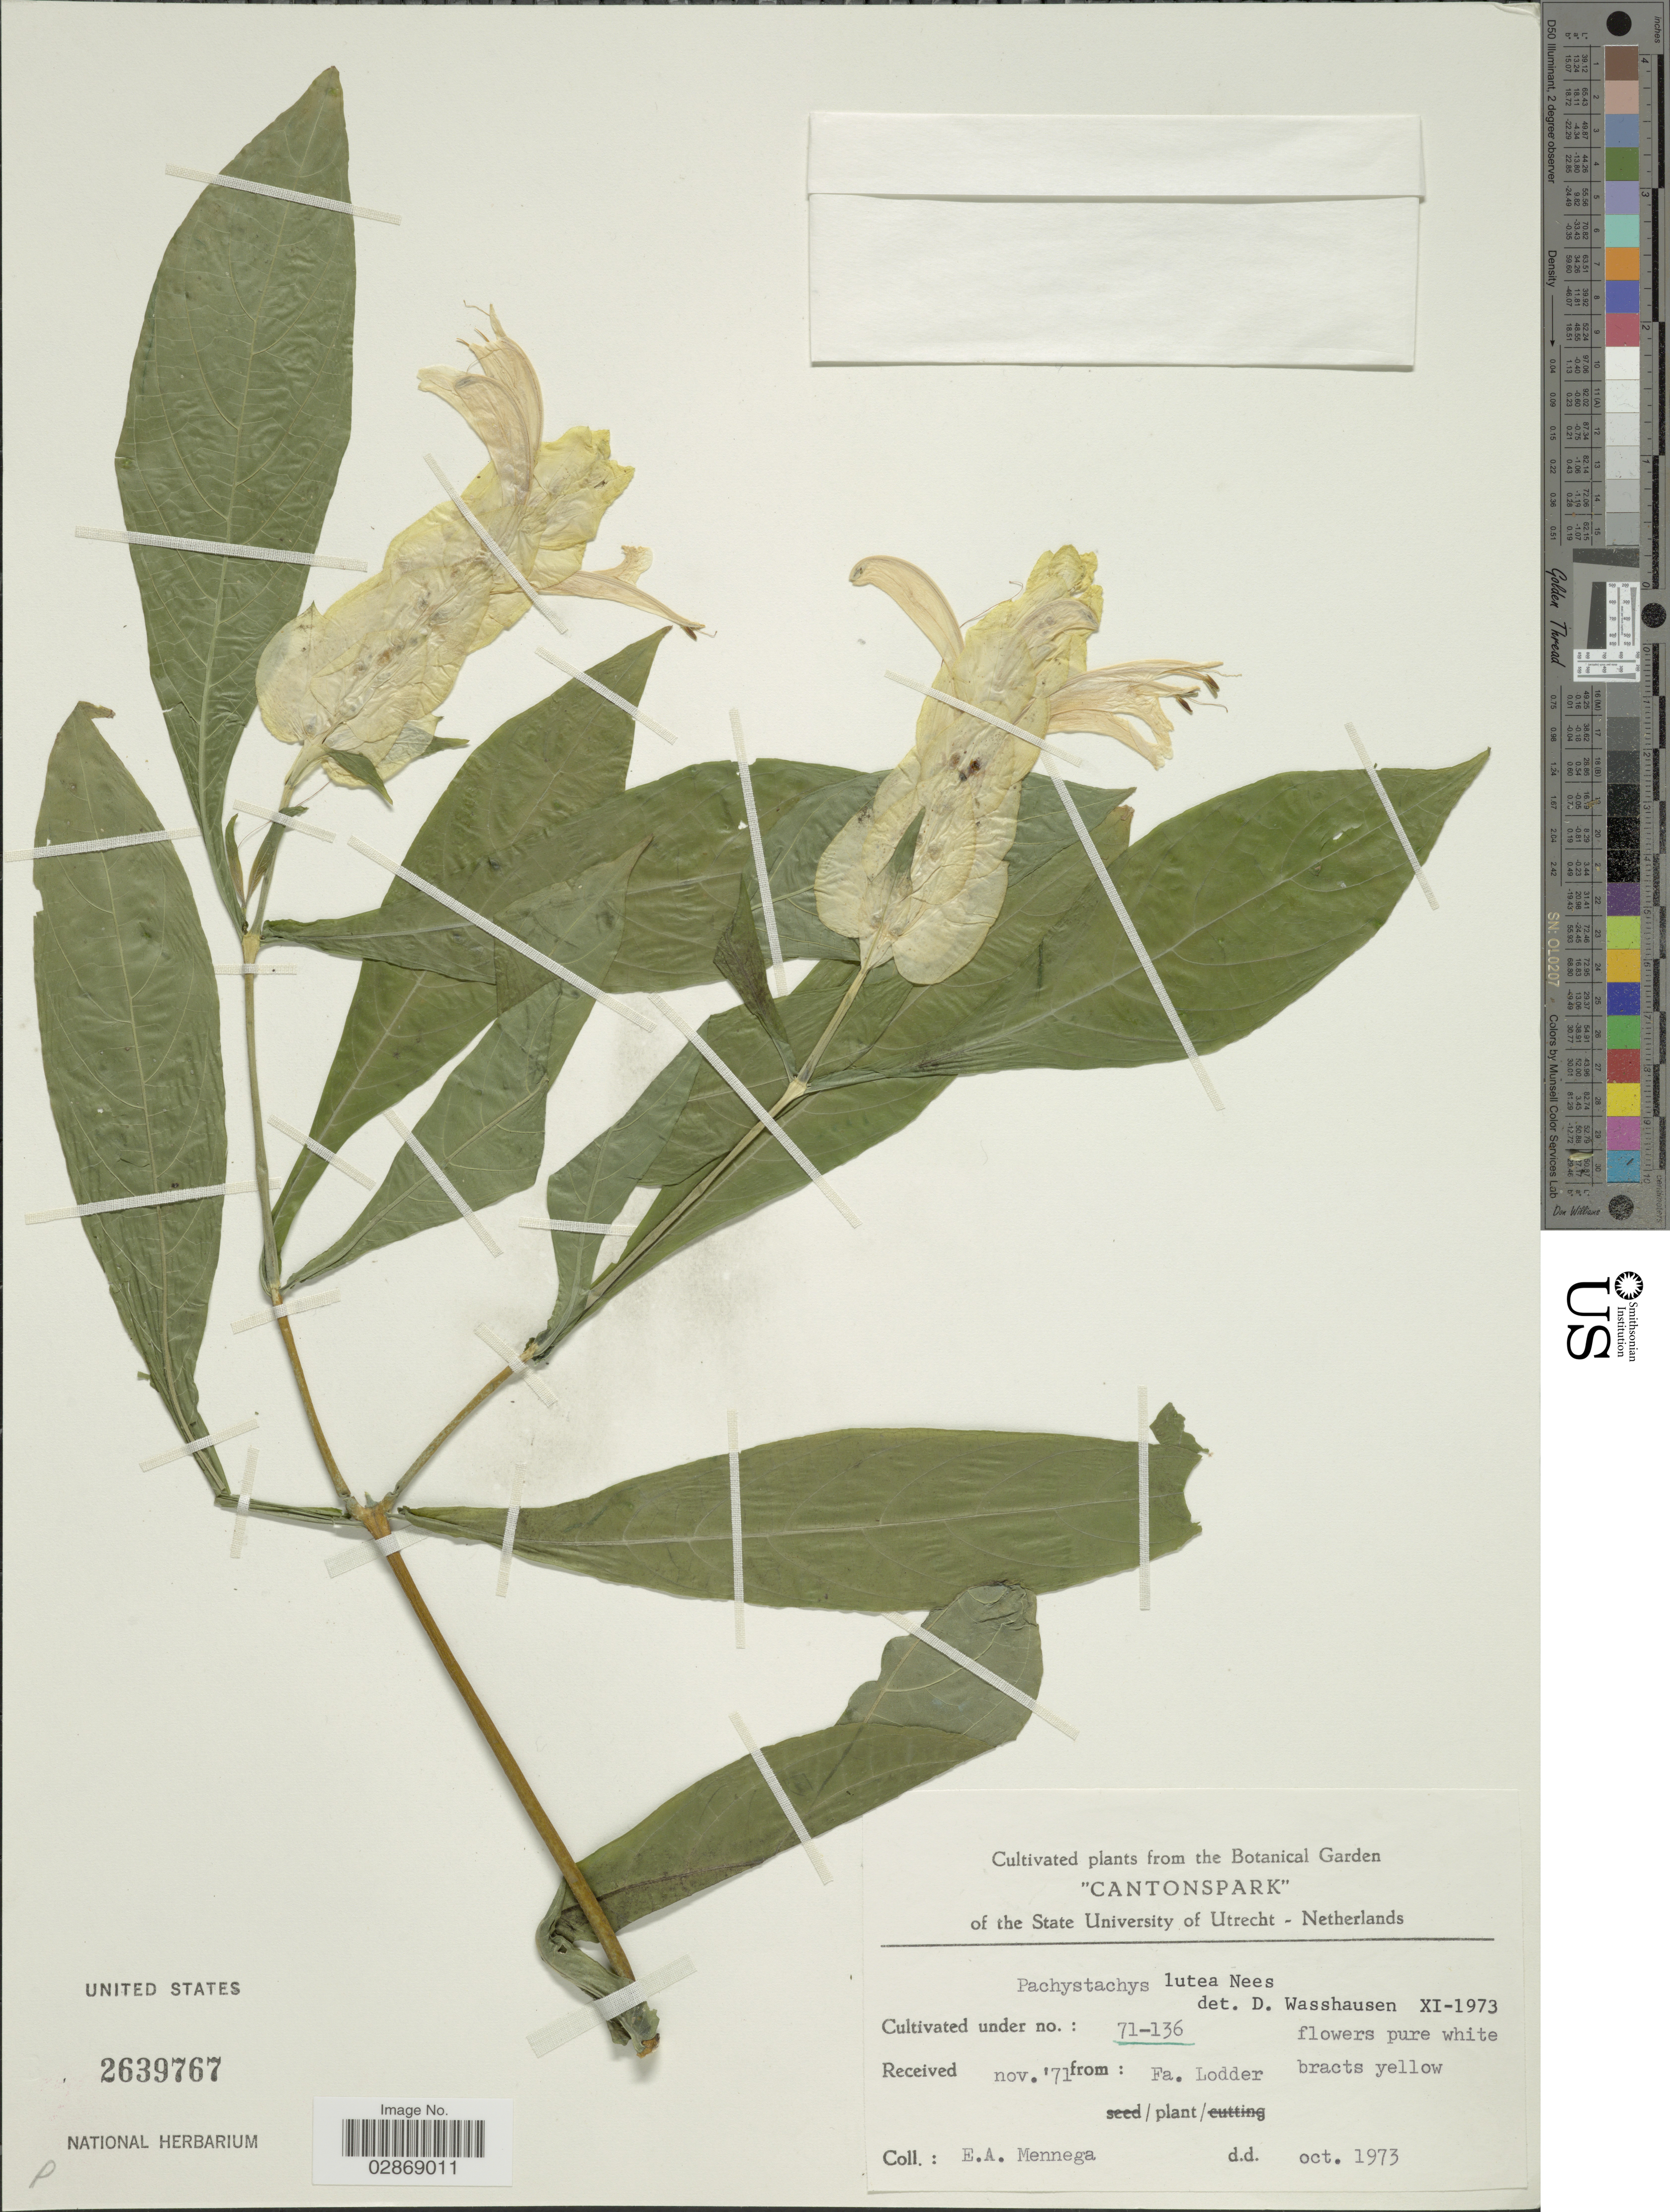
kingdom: Plantae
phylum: Tracheophyta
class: Magnoliopsida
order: Lamiales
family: Acanthaceae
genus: Pachystachys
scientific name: Pachystachys lutea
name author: Nees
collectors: E. A. Mennega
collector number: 71-136?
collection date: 1973-10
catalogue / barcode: US 2639767